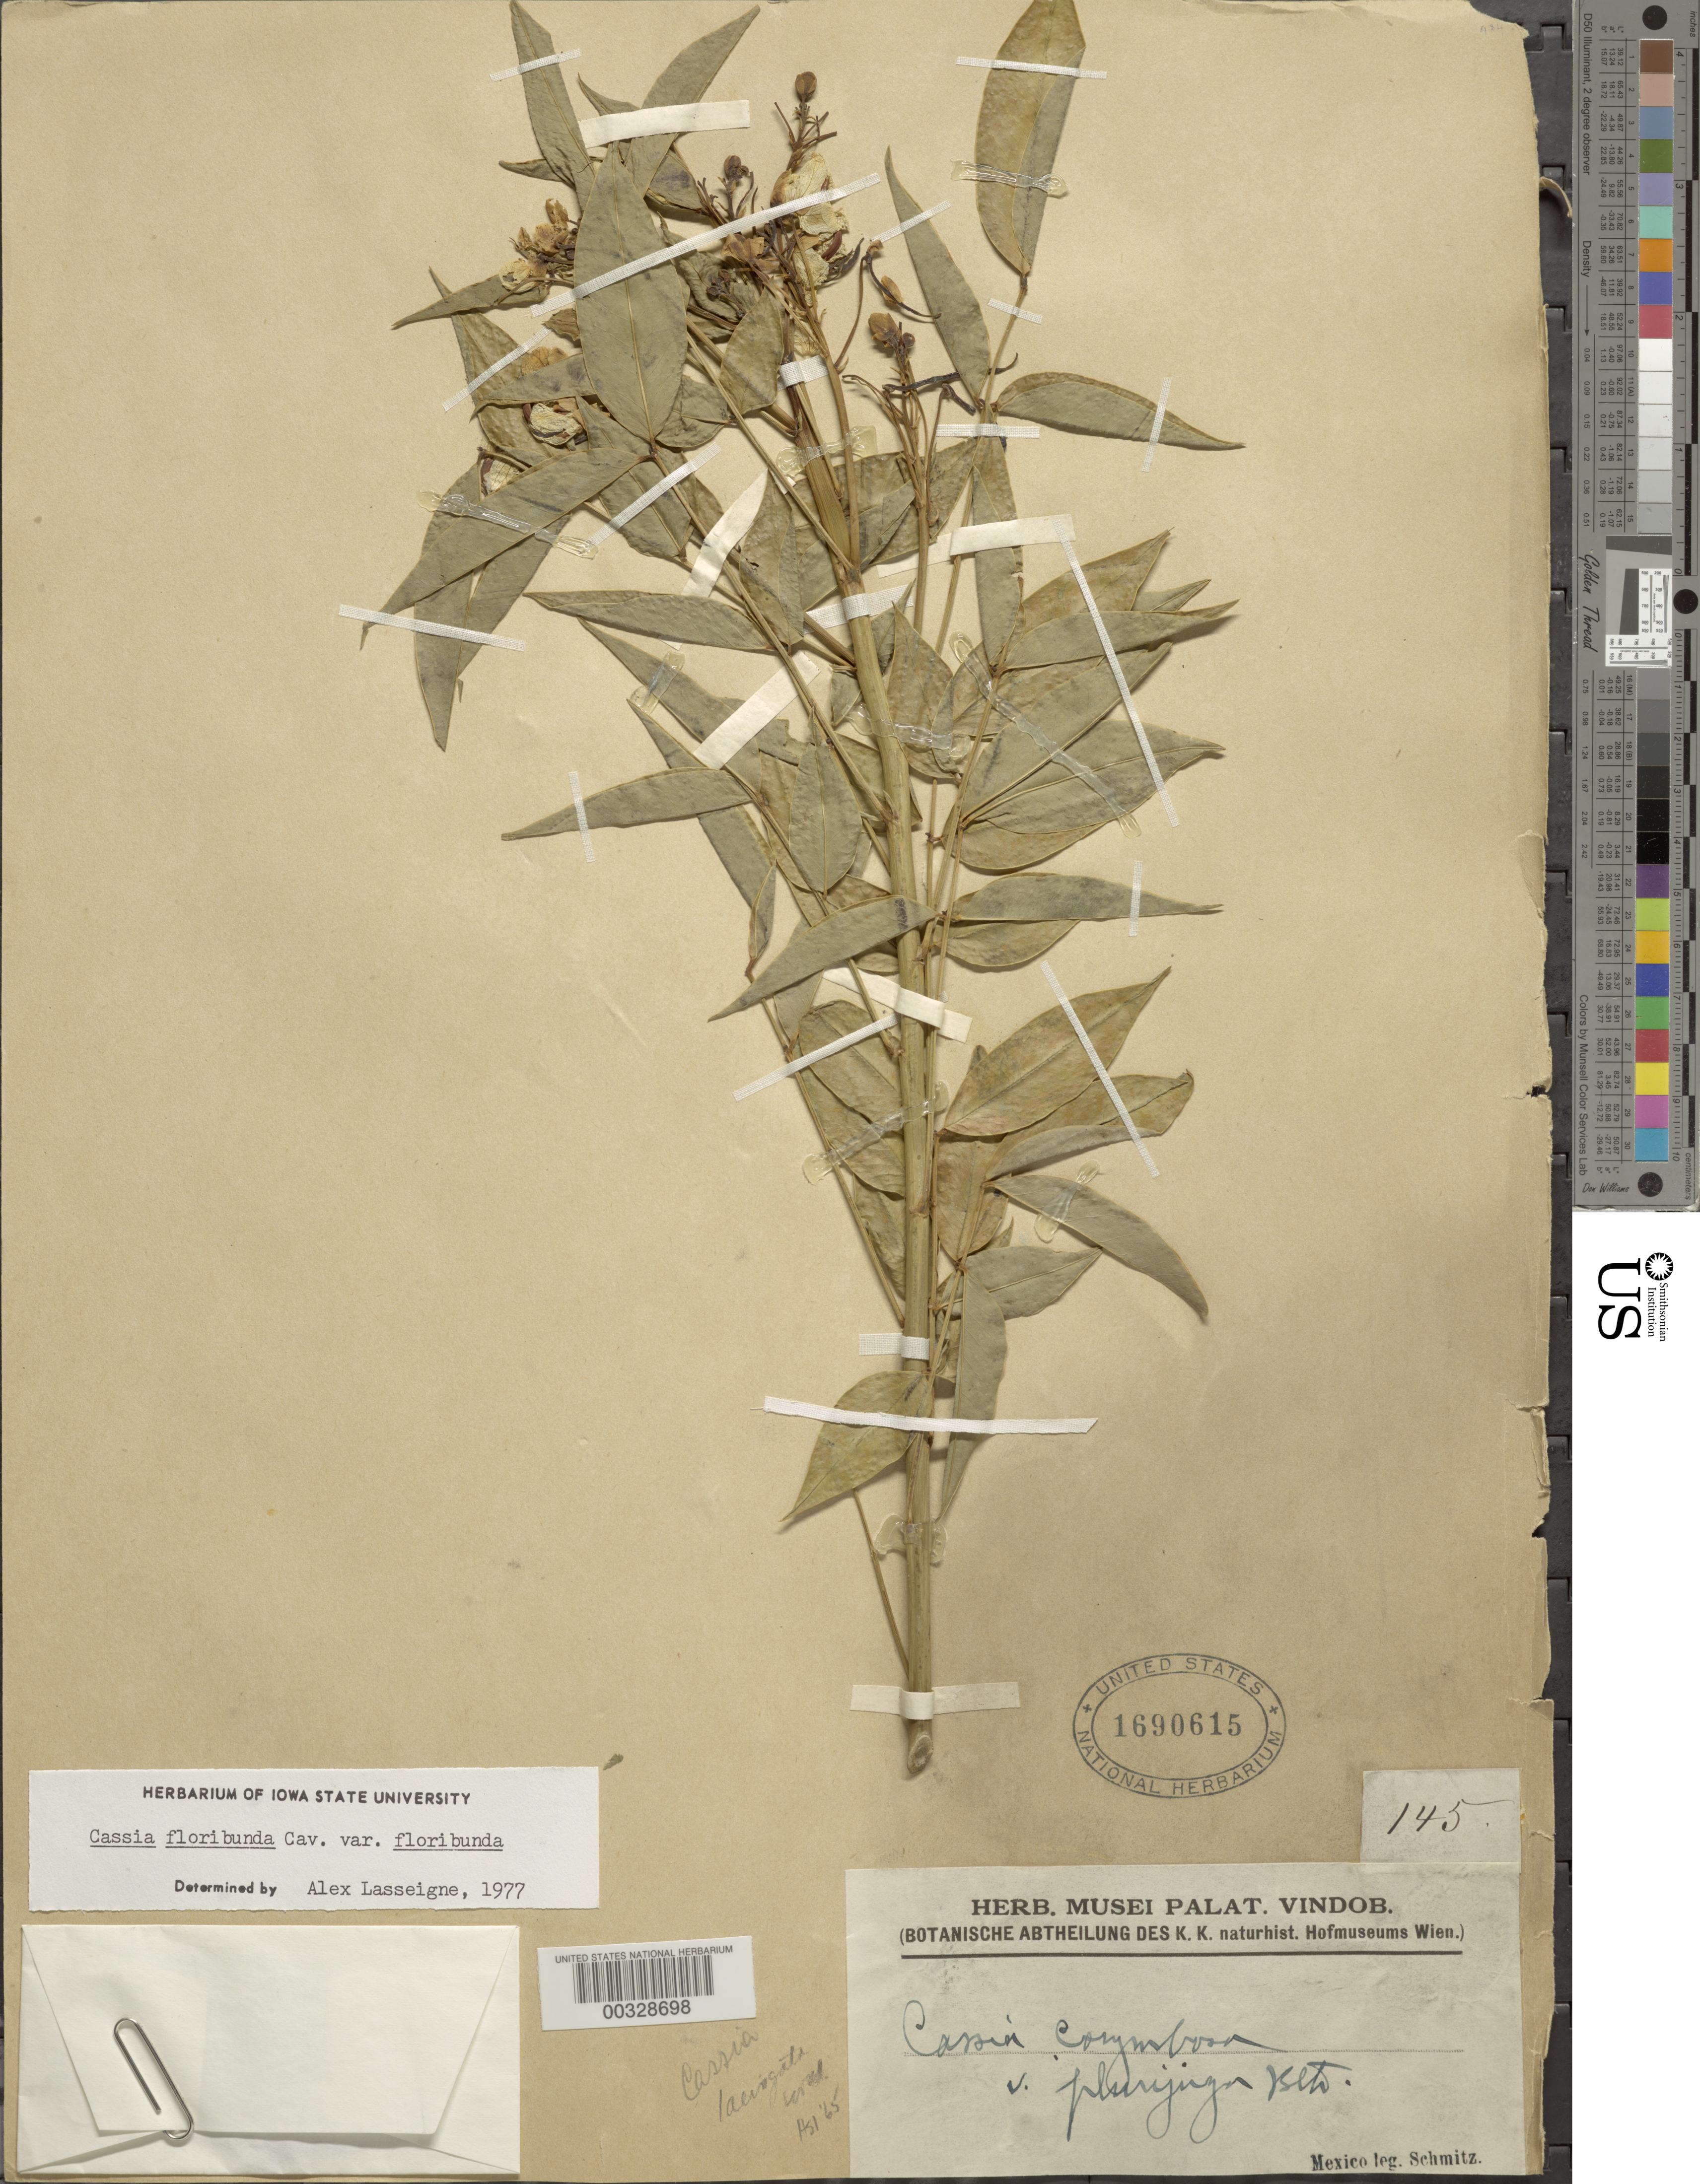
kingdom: Plantae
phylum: Tracheophyta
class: Magnoliopsida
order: Fabales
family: Fabaceae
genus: Senna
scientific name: Senna x floribunda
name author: (Cav.) H.S. Irwin & Barneby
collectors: A. Schmitz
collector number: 145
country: Mexico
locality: E of Monserrat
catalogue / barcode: US 1690615